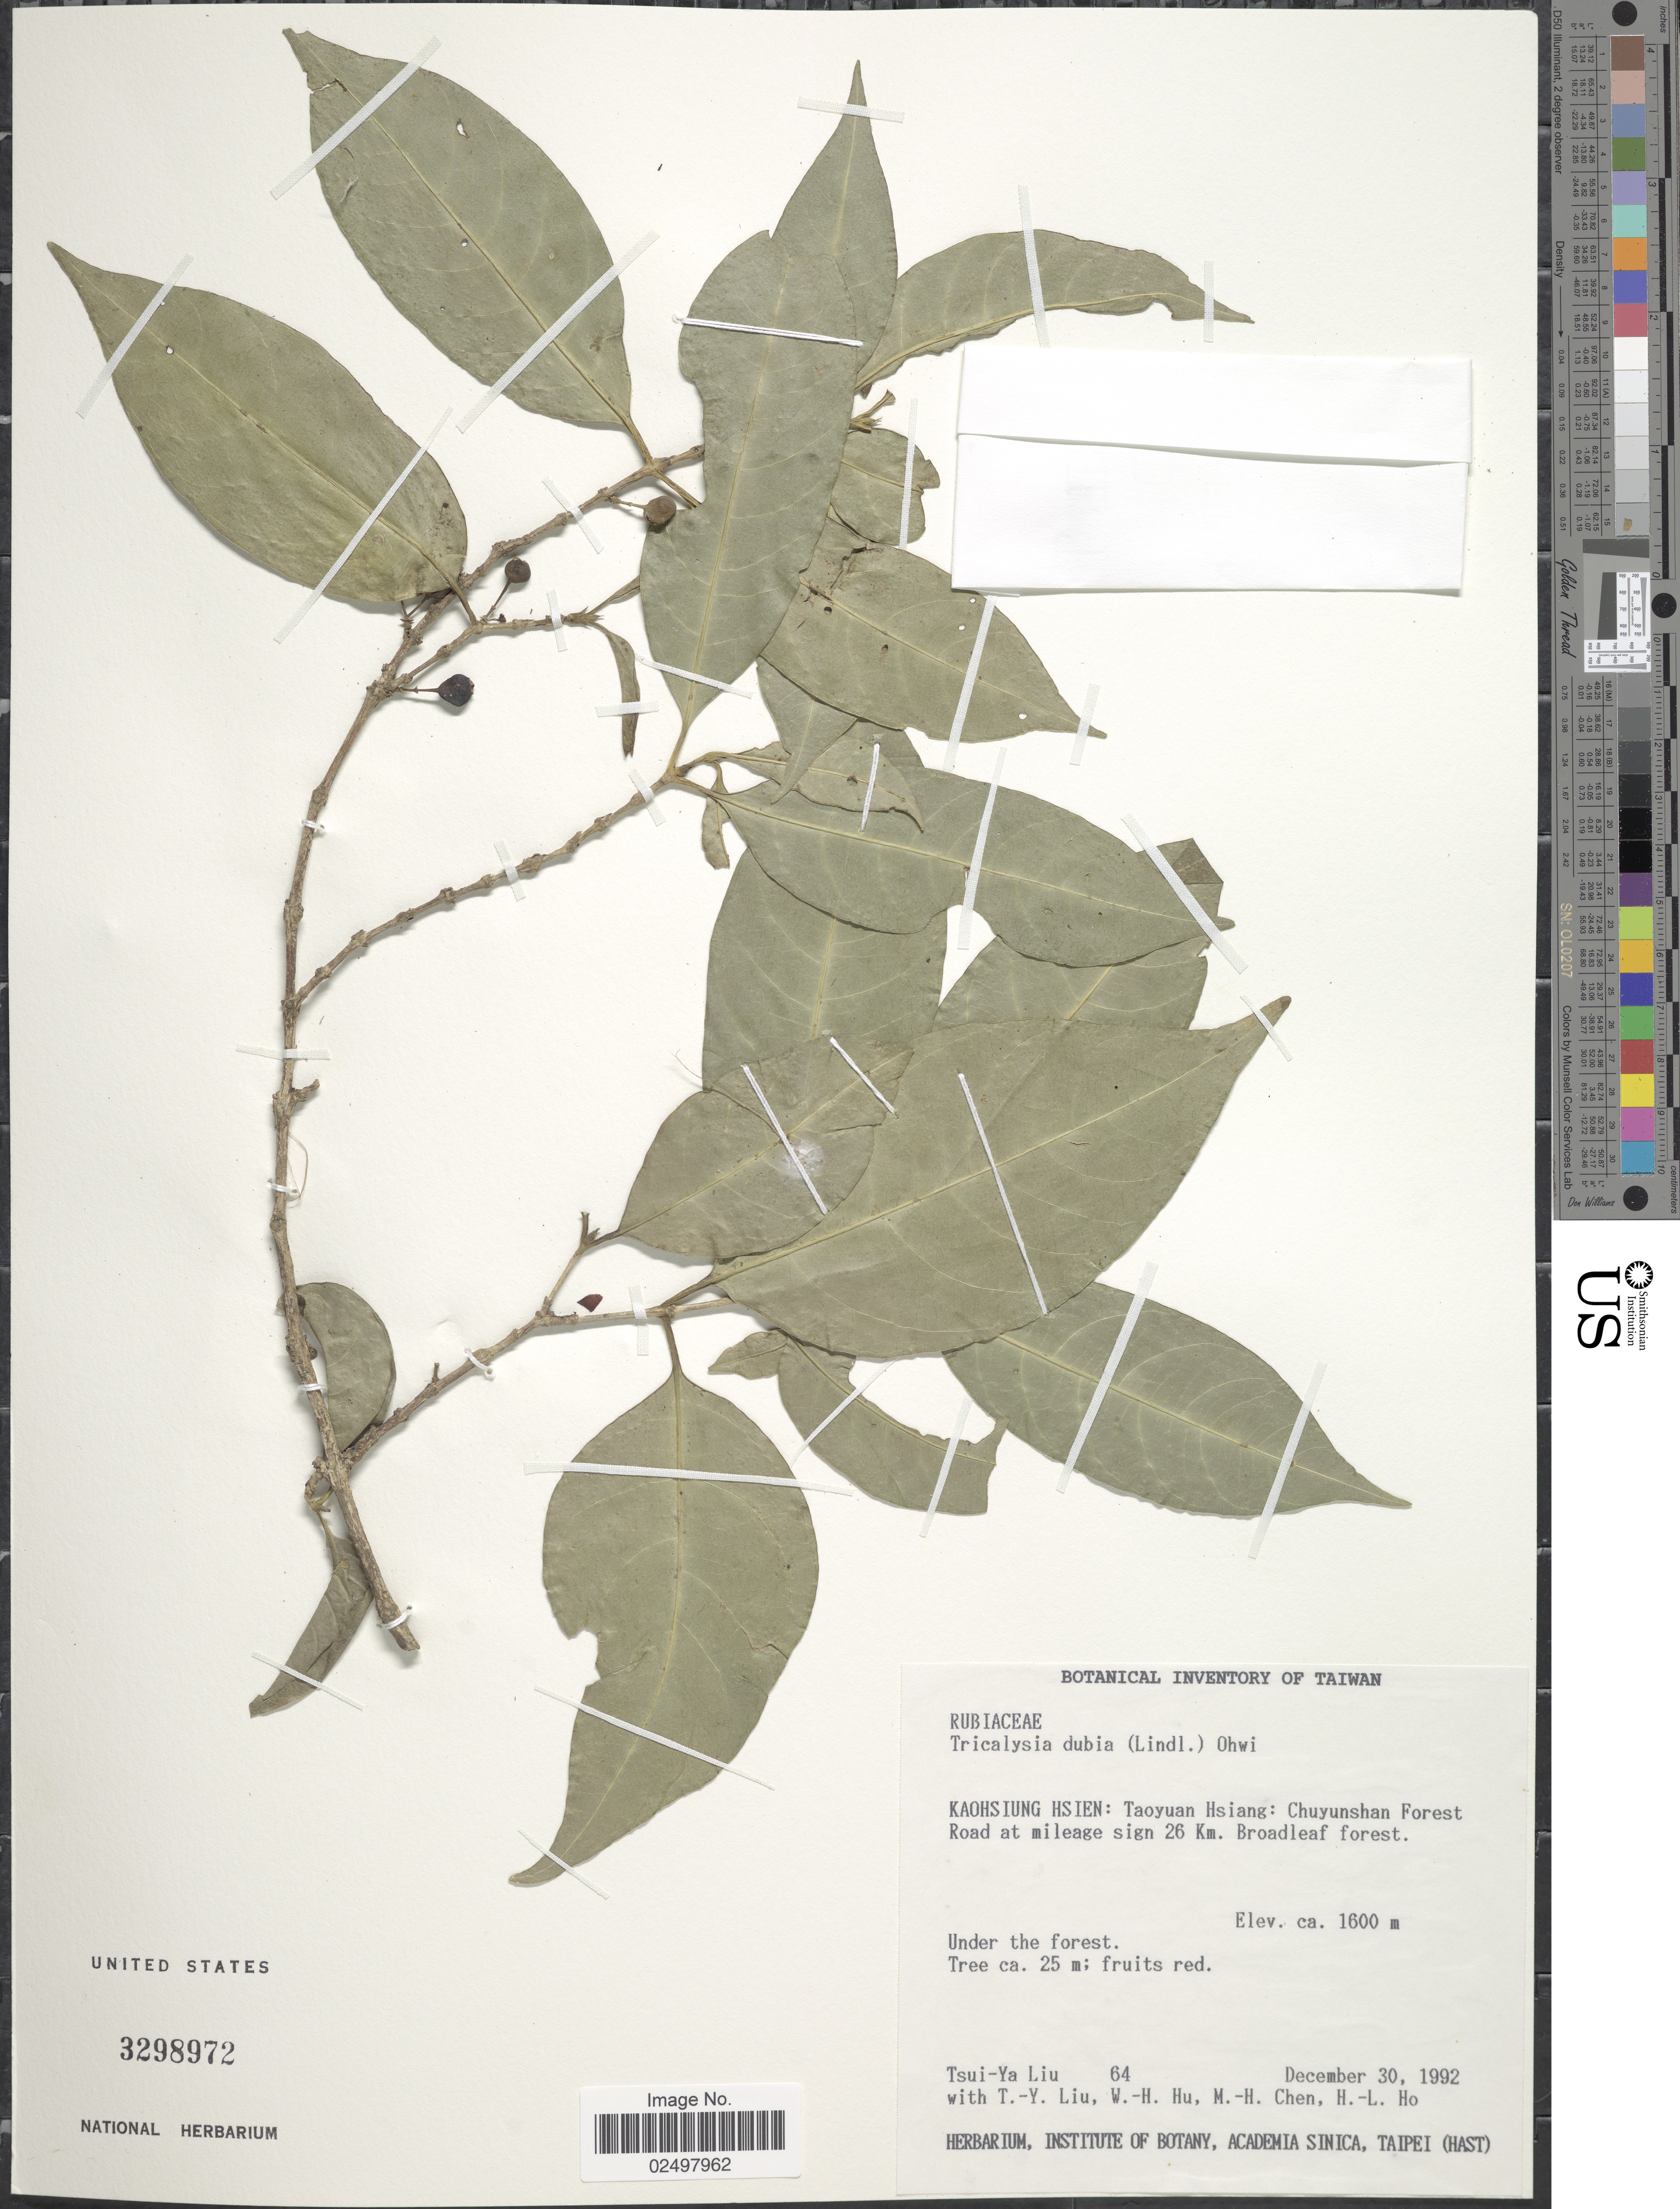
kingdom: Plantae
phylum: Tracheophyta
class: Magnoliopsida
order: Gentianales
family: Rubiaceae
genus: Tricalysia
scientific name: Tricalysia dubia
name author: (Lindl.) Ohwi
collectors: T. Y. Liu, T. Y. Liu, W. H. Hu & M. S. Chen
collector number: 64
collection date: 1992-12-30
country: Taiwan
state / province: Kaohsiung City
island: Taiwan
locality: Kaohsiung Hsien: Taoyuan Hsiang: Chuyunshan Forest, road at mileage sign 26 km. Broadleaf forest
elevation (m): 1600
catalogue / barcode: US 3298972